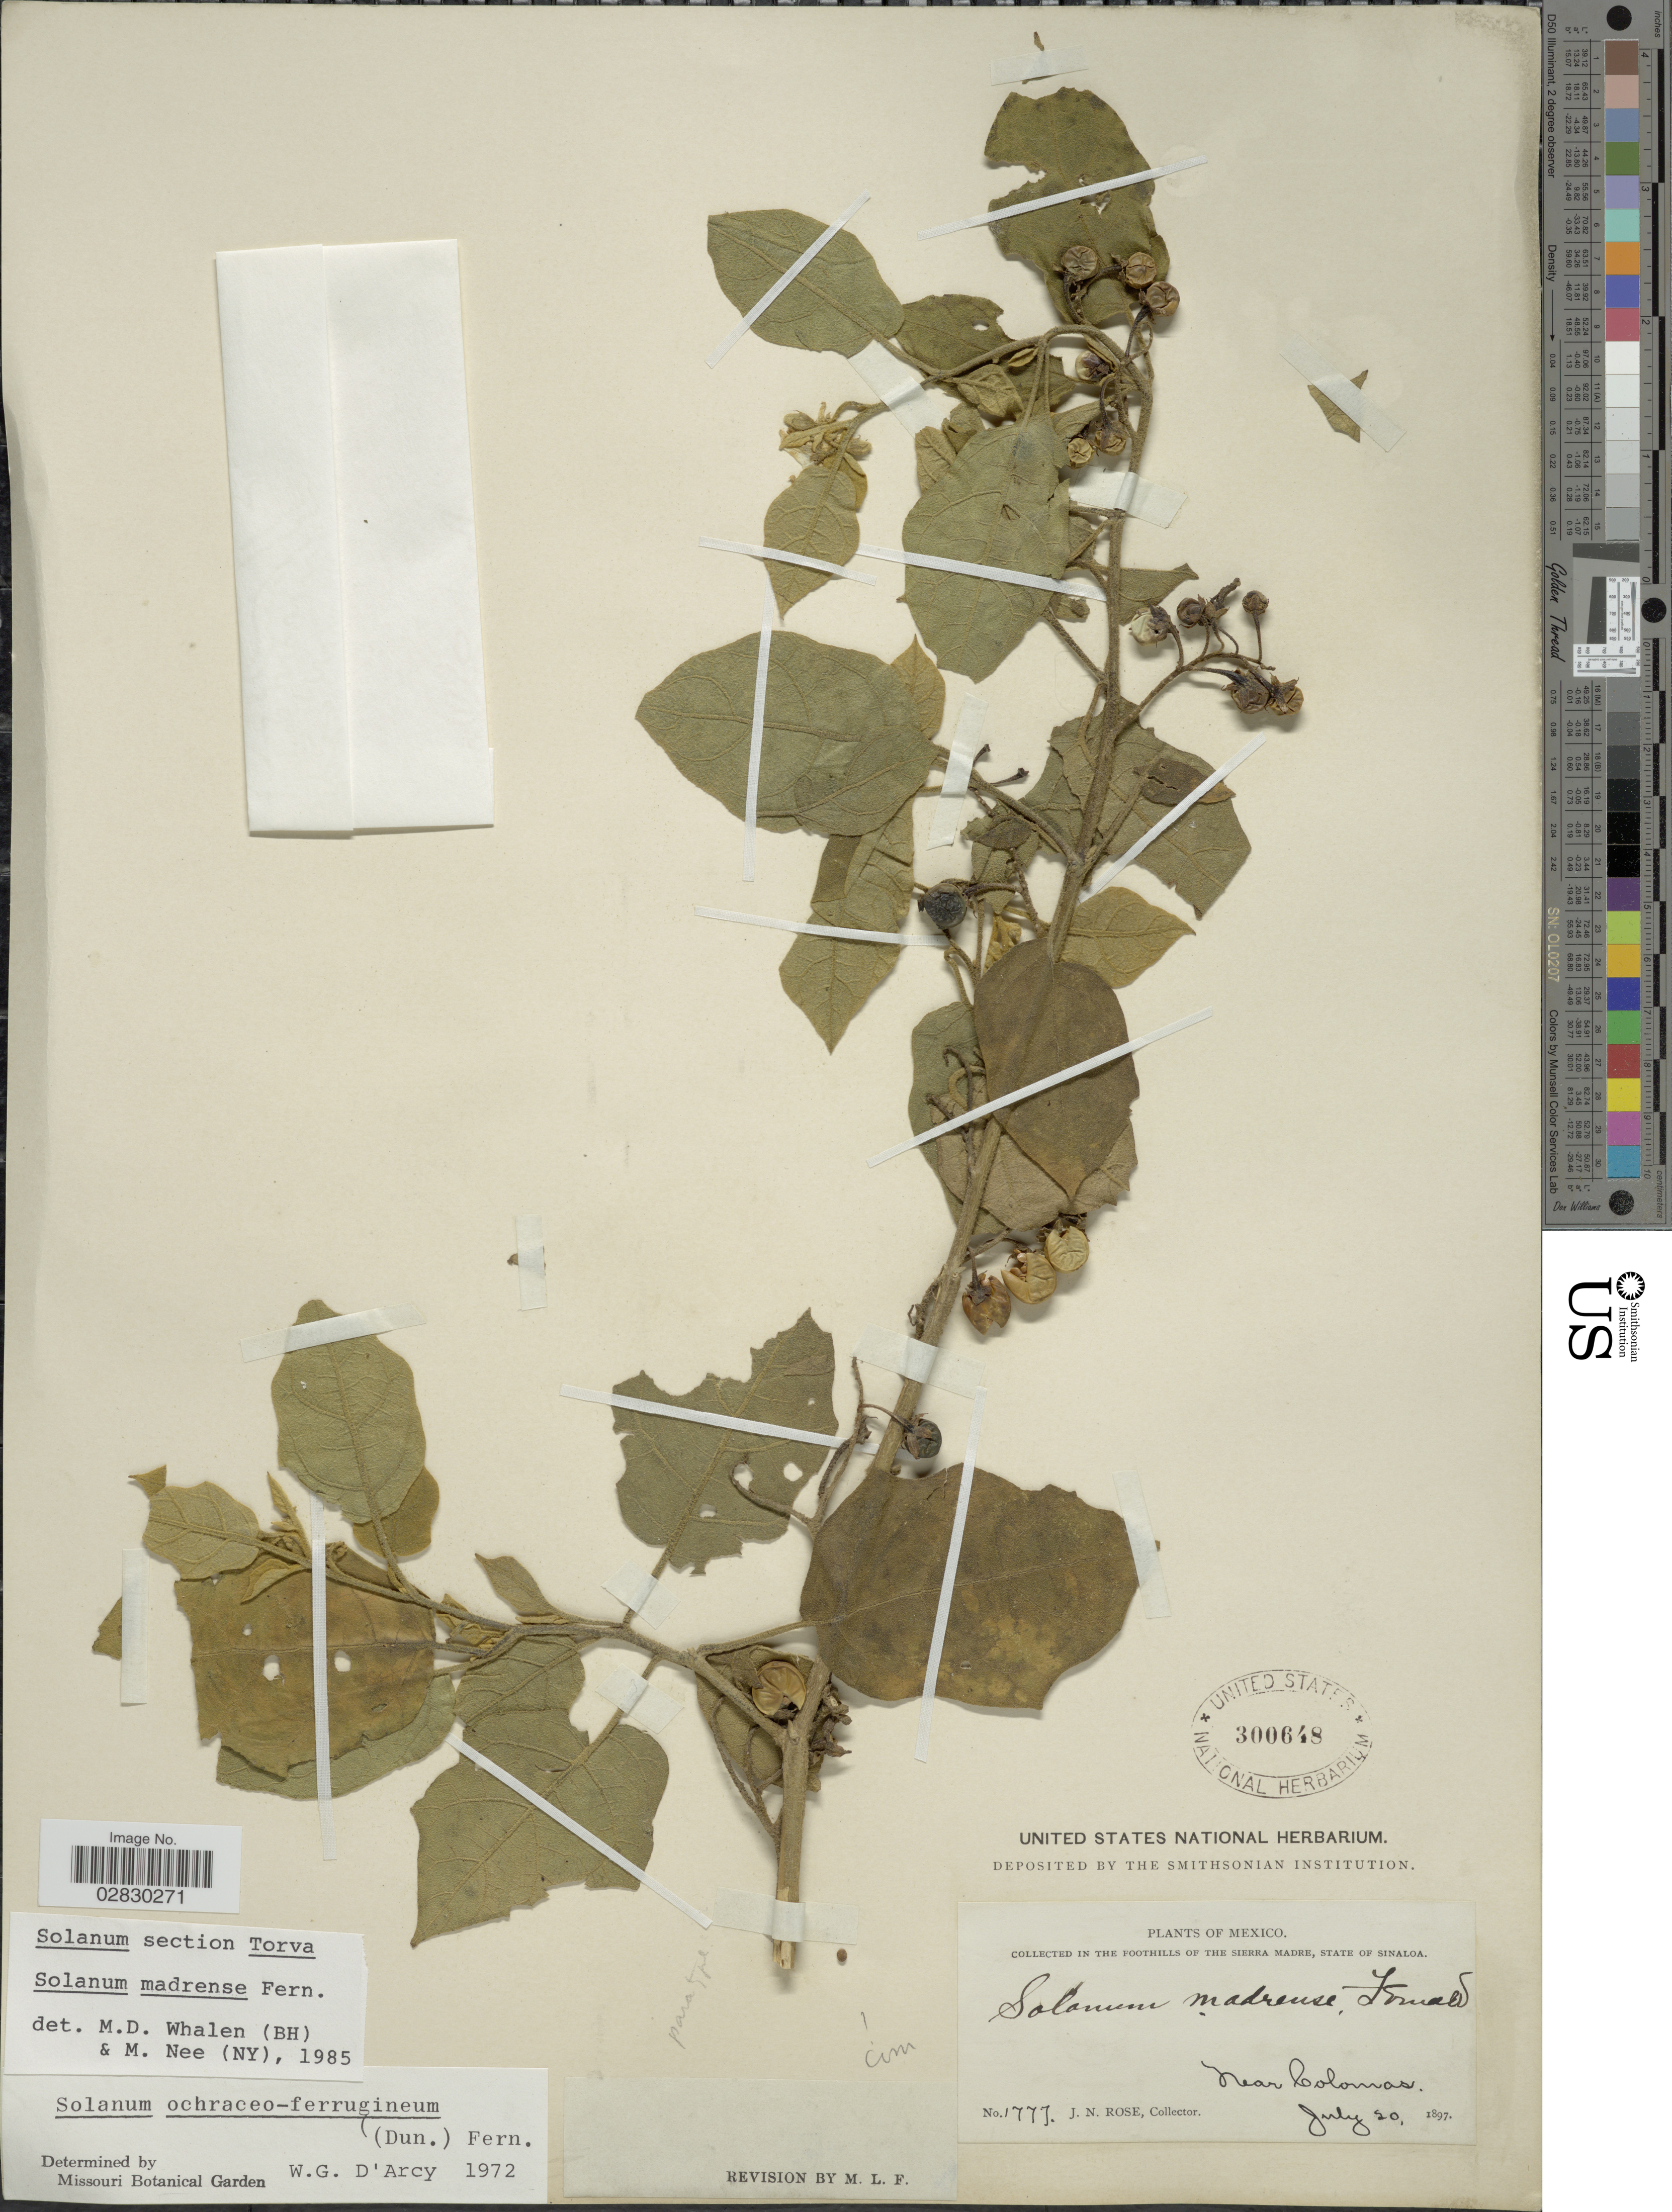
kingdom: Plantae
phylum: Tracheophyta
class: Magnoliopsida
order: Solanales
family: Solanaceae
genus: Solanum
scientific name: Solanum madrense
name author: Fernald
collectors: J. N. Rose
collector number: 1777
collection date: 1897-07-20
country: Mexico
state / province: Sinaloa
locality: In the foothills of the Sierra Madre, near Colomas.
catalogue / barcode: US 300648